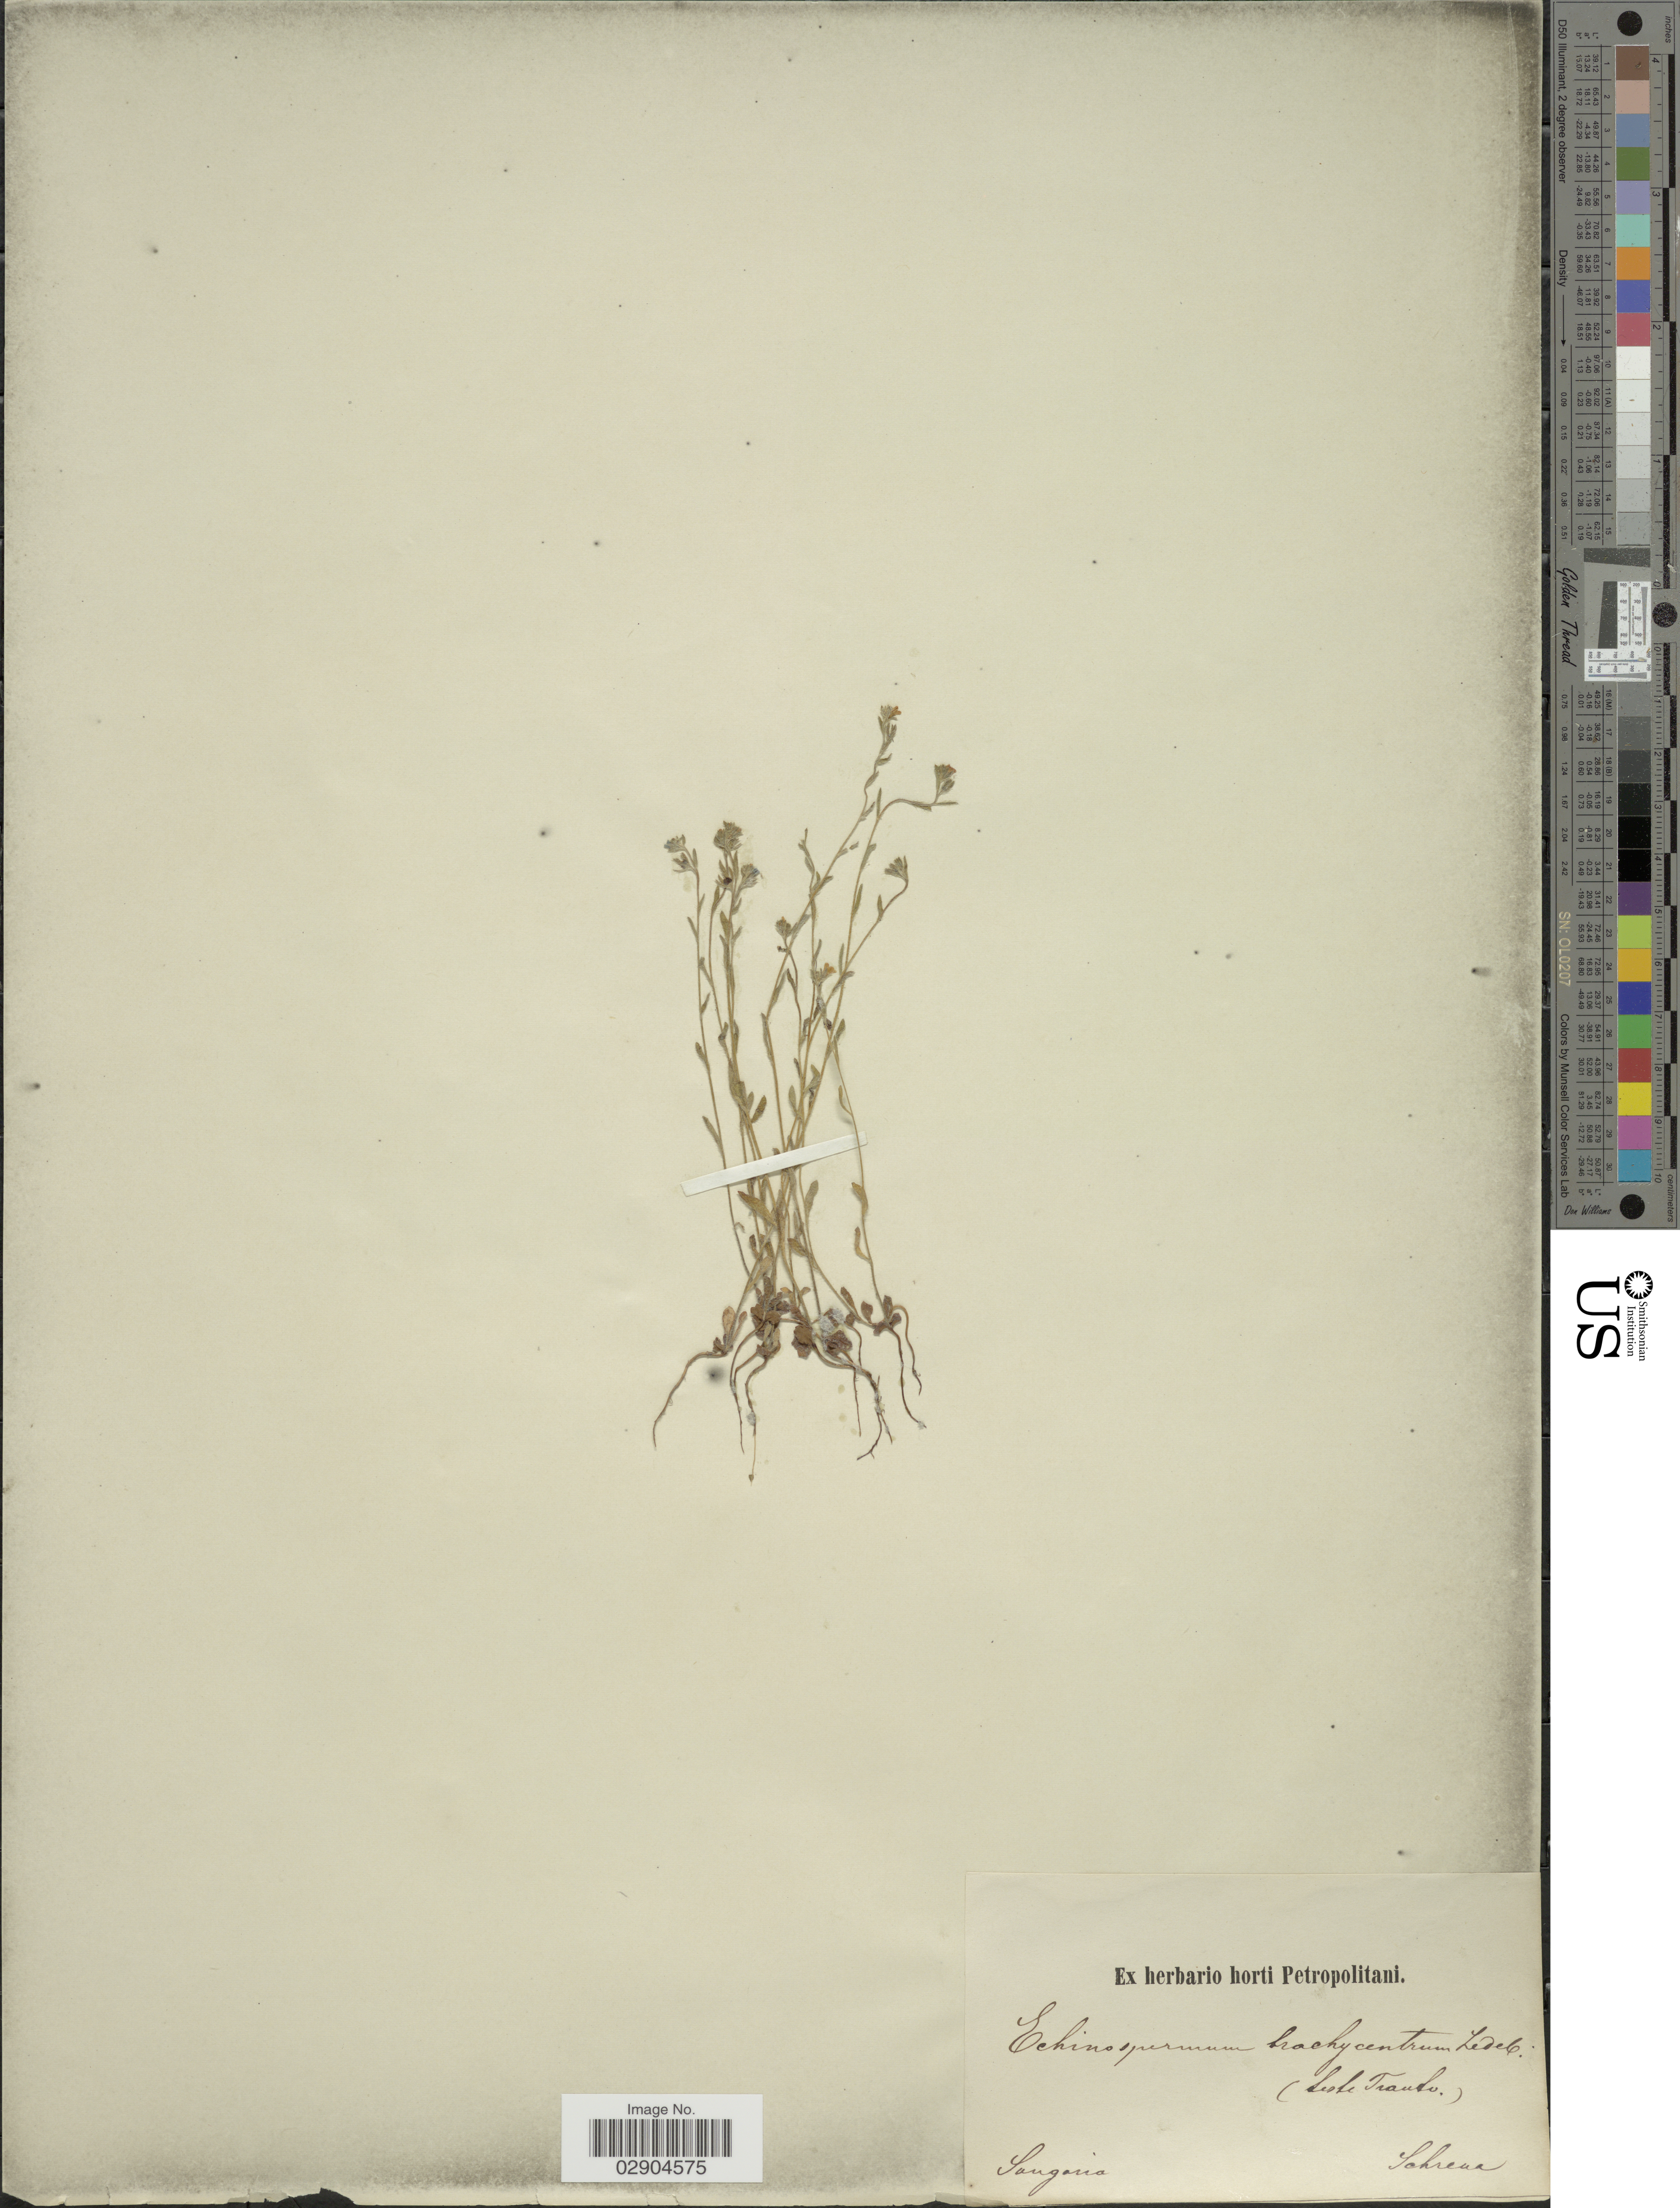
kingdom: Plantae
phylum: Tracheophyta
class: Magnoliopsida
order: Boraginales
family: Boraginaceae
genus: Lappula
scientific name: Lappula brachycentra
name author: (Ledeb.) Gürke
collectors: A.G. Schrenk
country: Kazakhstan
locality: Songoria.